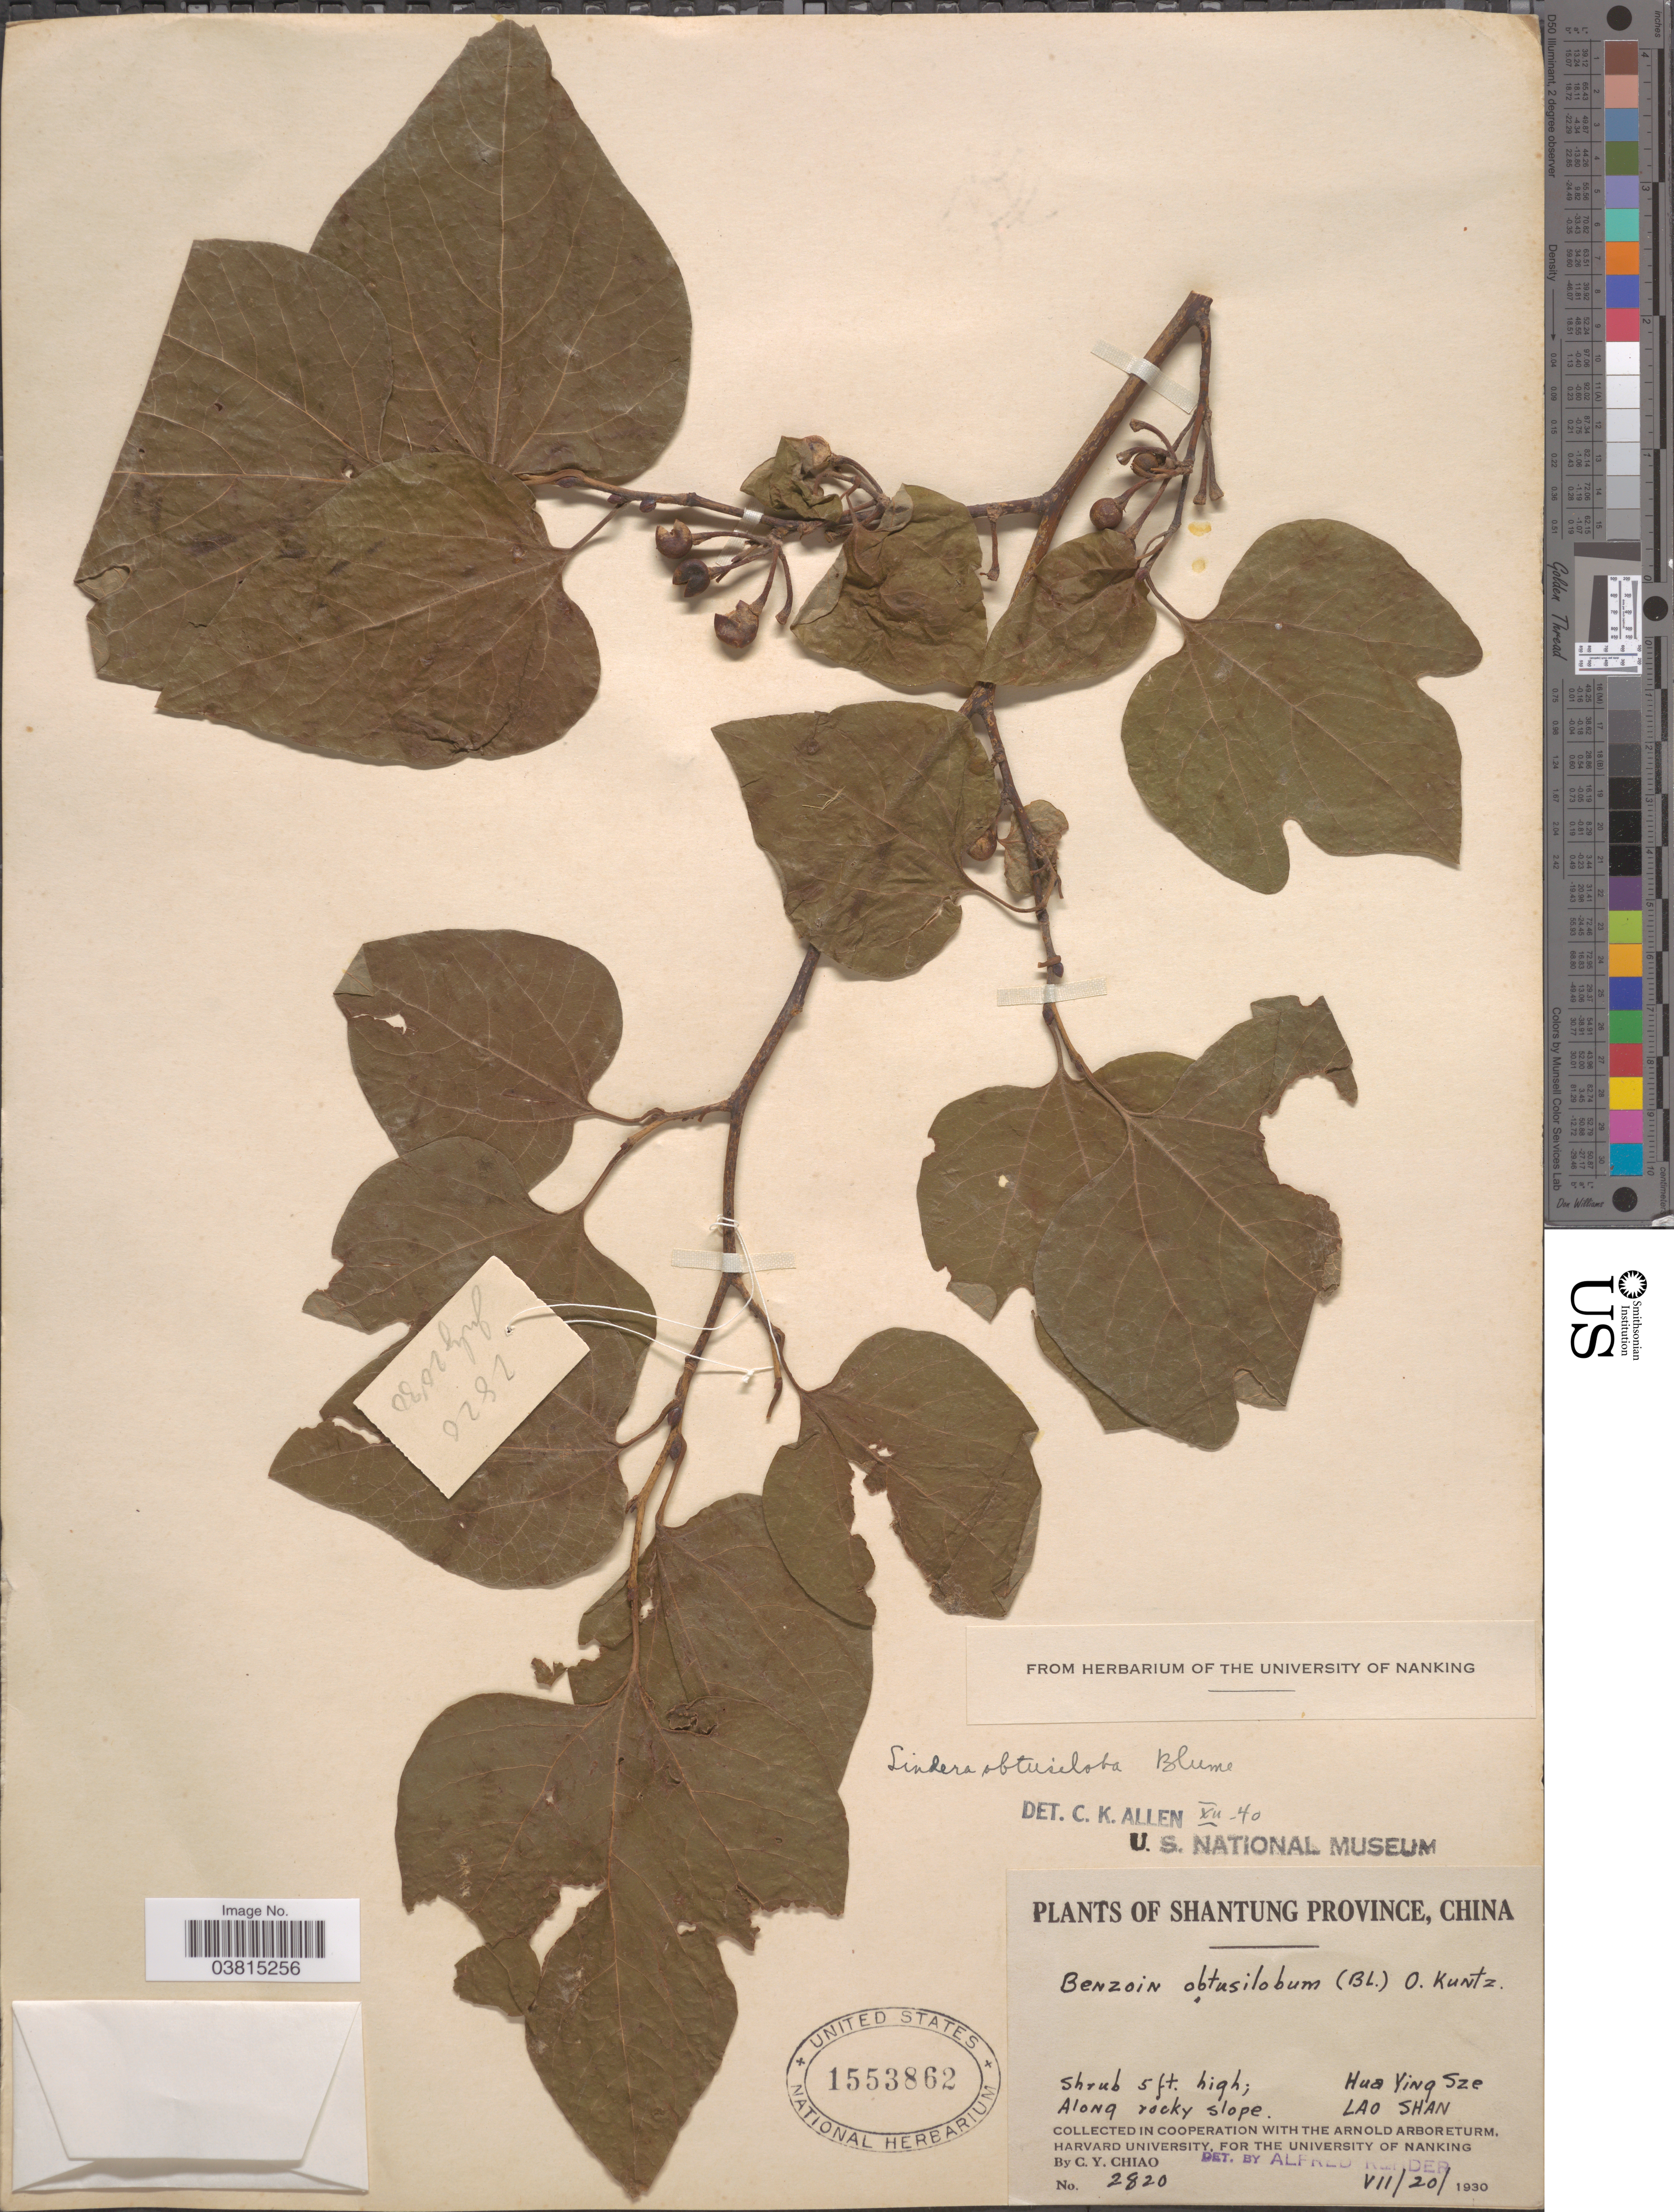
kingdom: Plantae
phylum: Tracheophyta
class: Magnoliopsida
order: Laurales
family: Lauraceae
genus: Lindera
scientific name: Lindera obtusiloba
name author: Blume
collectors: C. Y. Chiao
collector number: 2820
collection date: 1930-07-20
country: China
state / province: Shandong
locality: Shantung Province. Hua Ying Sze. Lao Shan.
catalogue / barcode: US 1553862